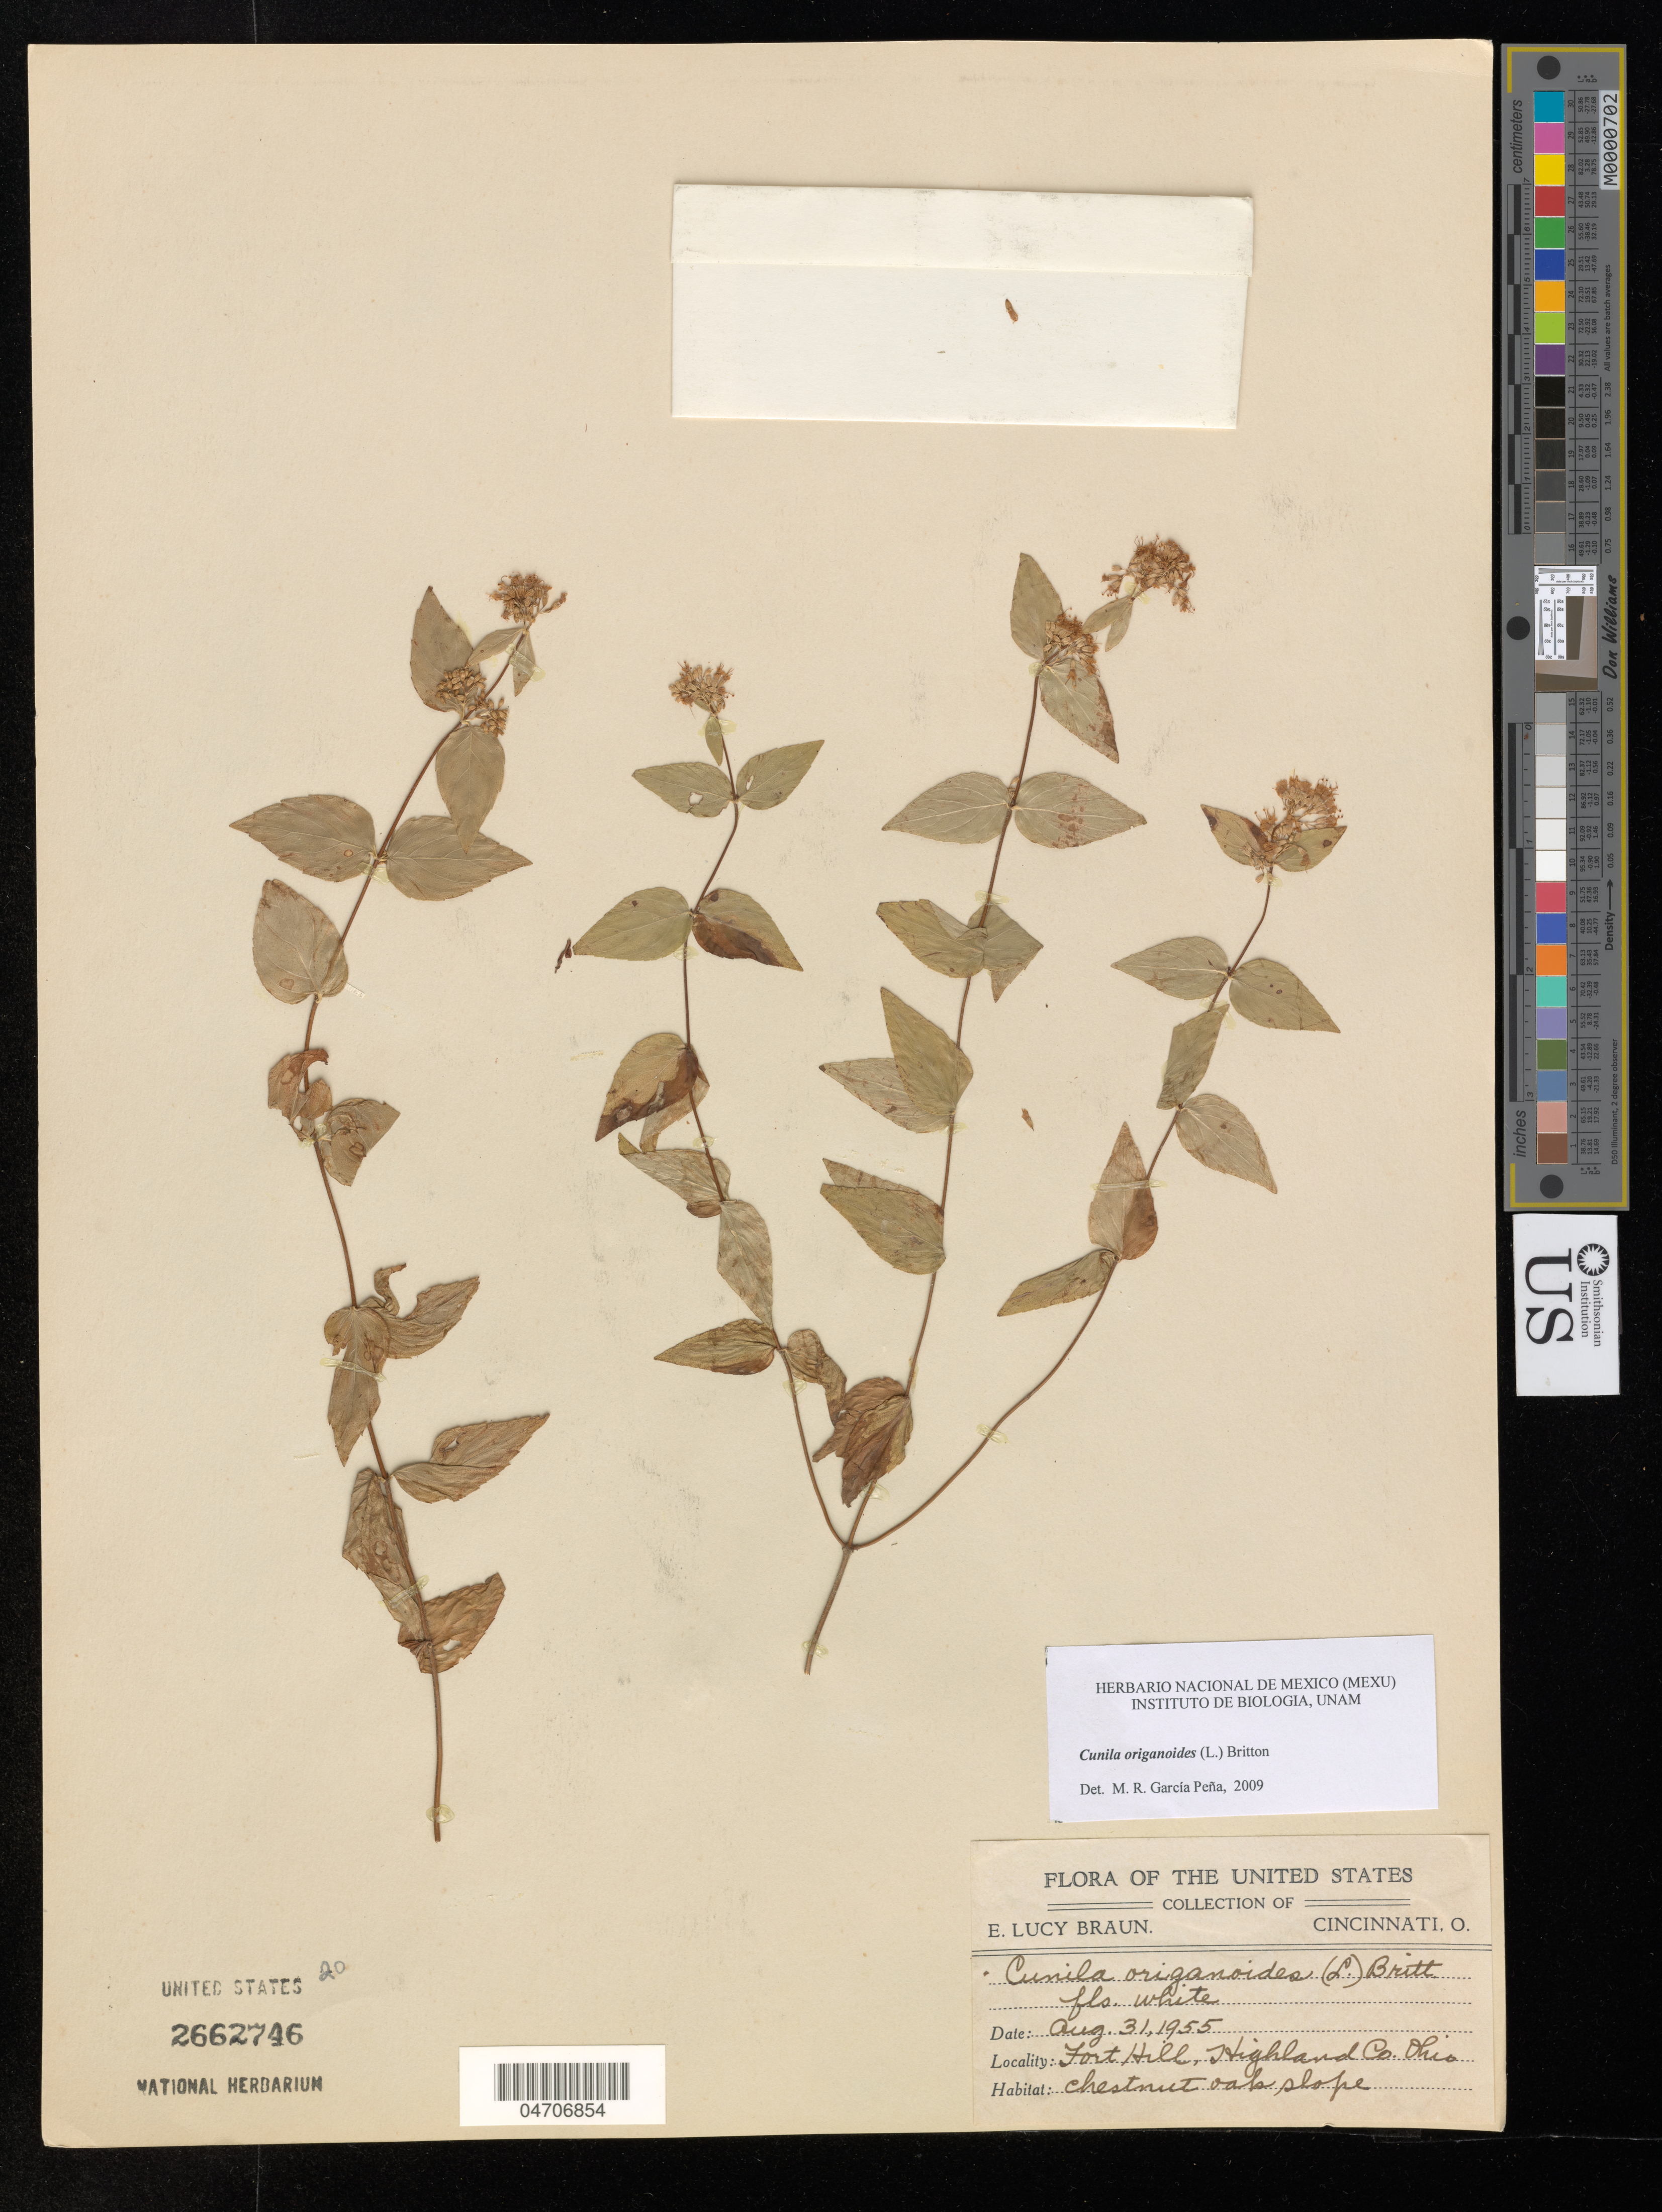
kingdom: Plantae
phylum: Tracheophyta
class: Magnoliopsida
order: Lamiales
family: Lamiaceae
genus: Cunila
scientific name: Cunila origanoides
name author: (L.) Britton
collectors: E. L. Braun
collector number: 20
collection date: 1955-08-31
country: United States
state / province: Ohio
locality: Fort Hill, Highland Co.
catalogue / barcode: US 2662746